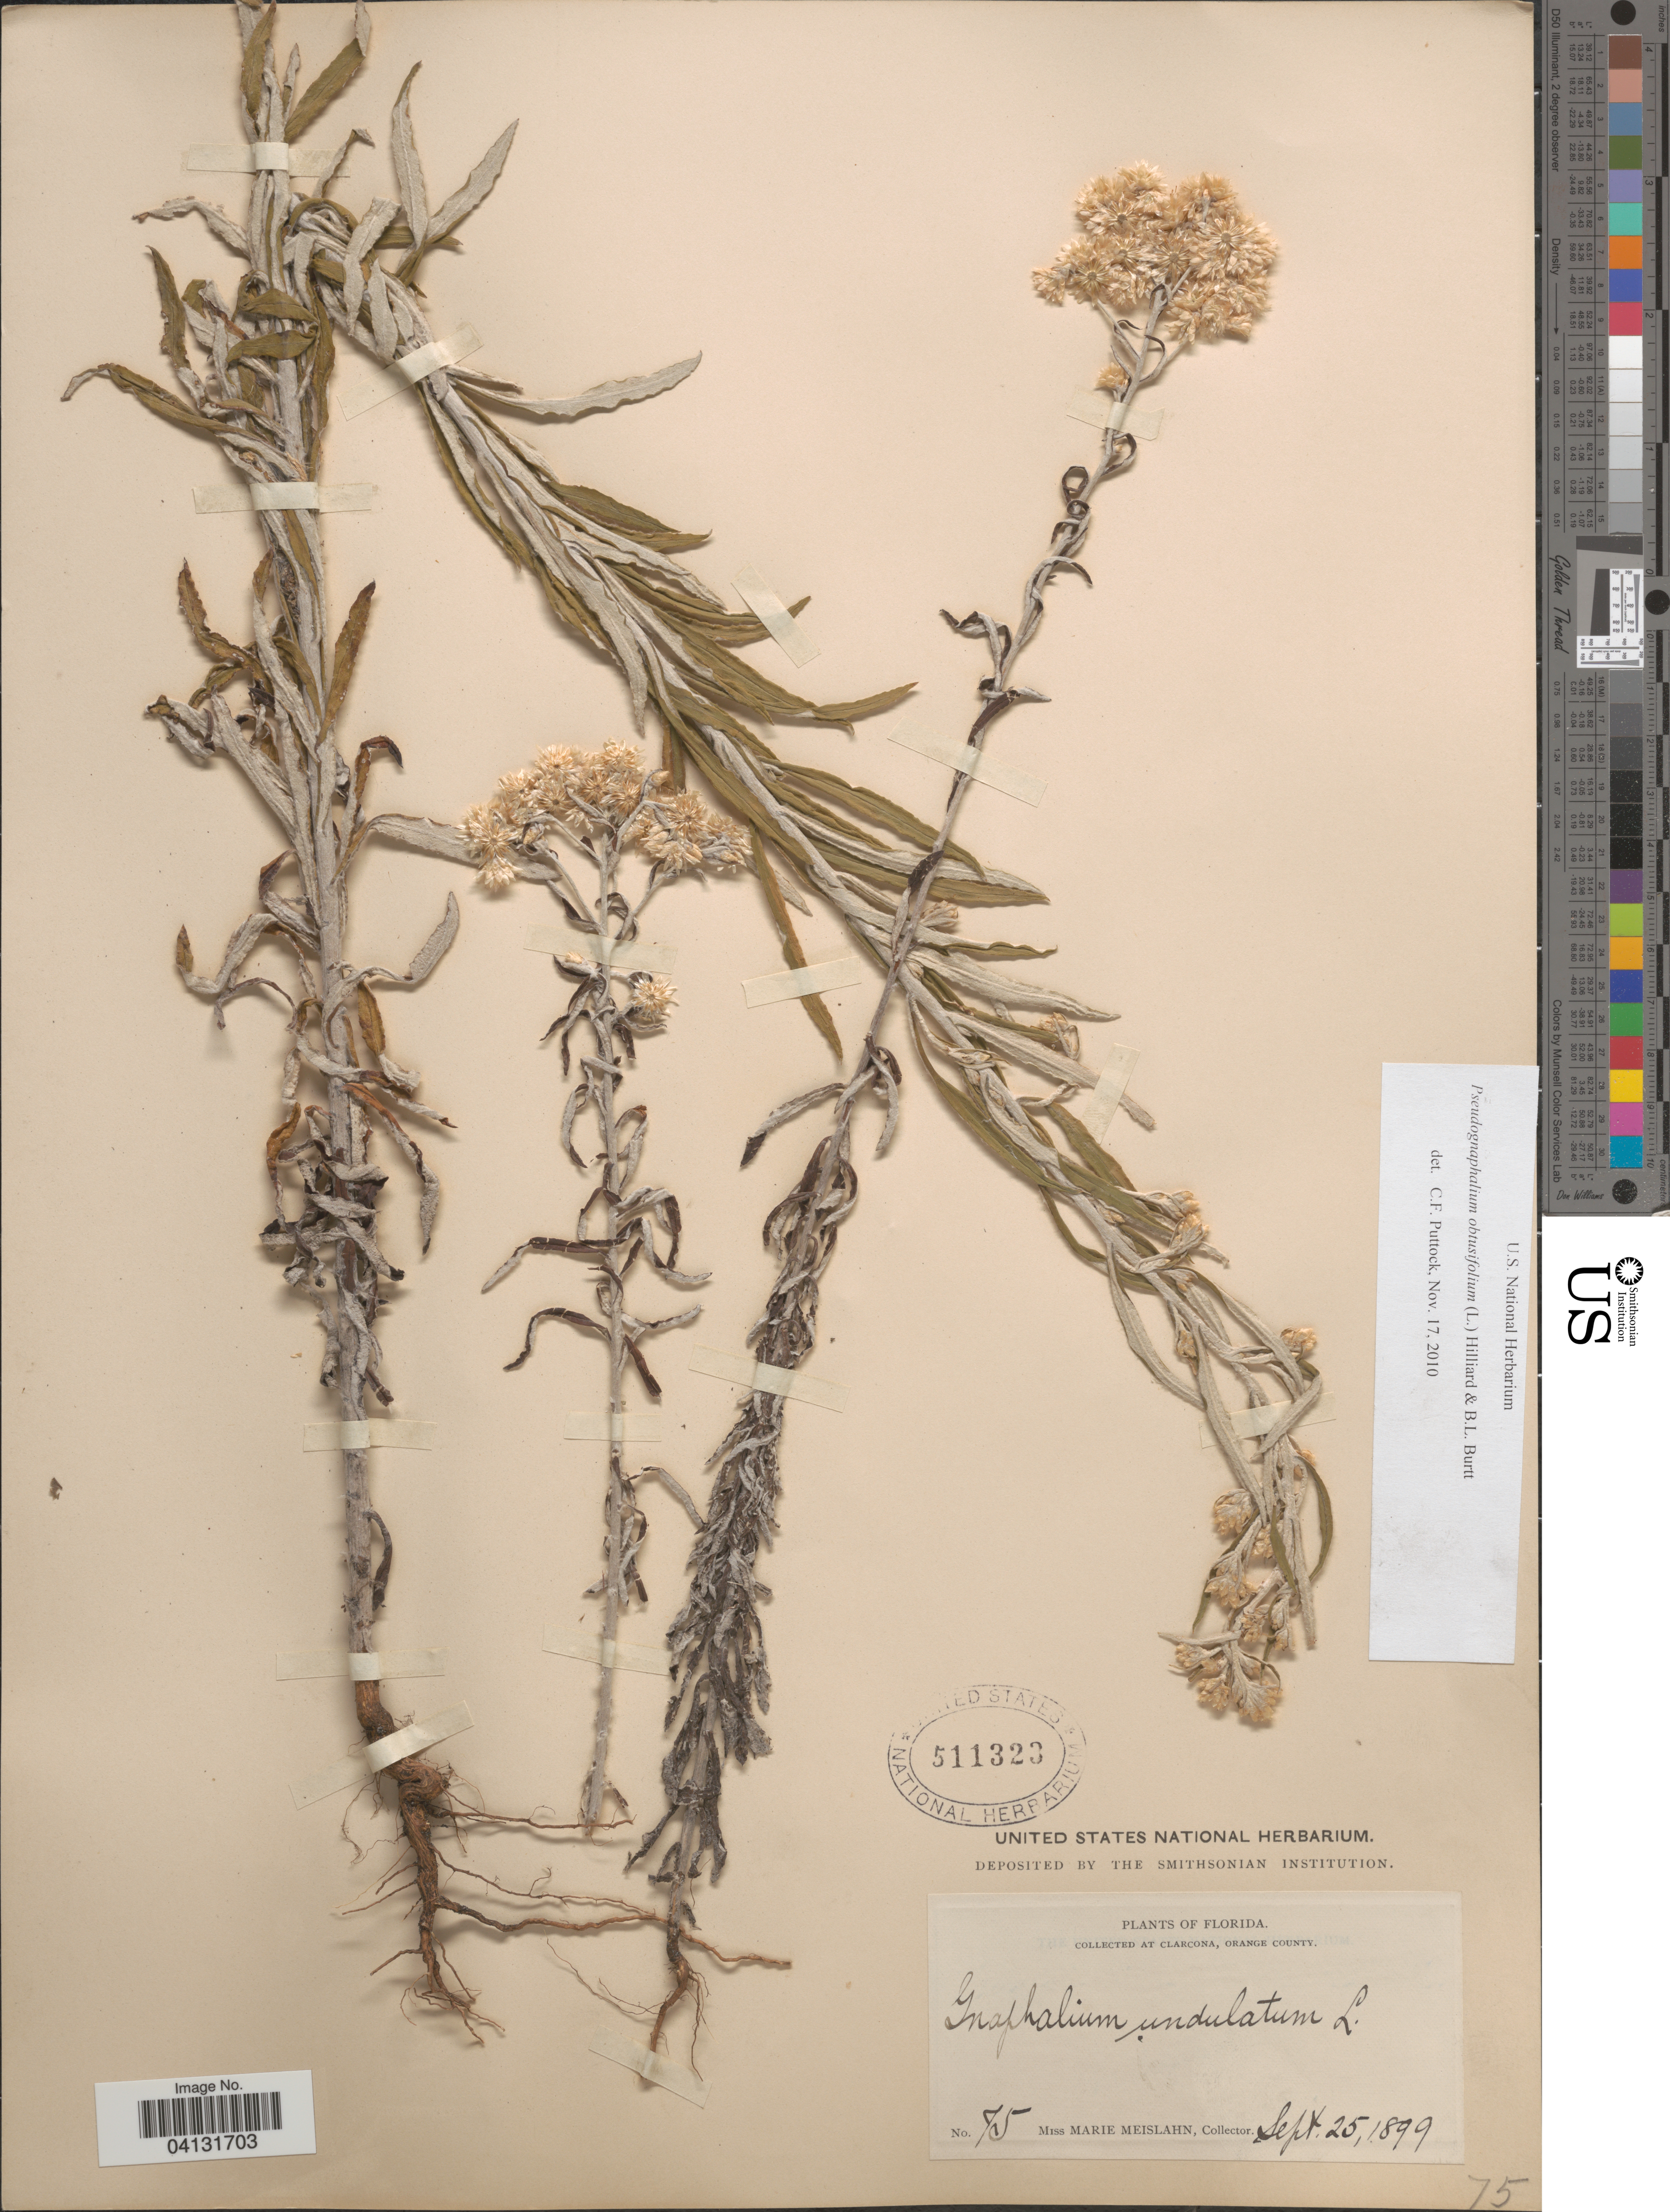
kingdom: Plantae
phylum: Tracheophyta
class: Magnoliopsida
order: Asterales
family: Asteraceae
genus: Pseudognaphalium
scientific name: Pseudognaphalium obtusifolium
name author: (L.) Hilliard & B.L. Burtt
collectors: M. Meislahn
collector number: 75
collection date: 1899-09-25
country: United States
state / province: Florida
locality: Clarcona, Orange County.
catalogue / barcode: US 511323